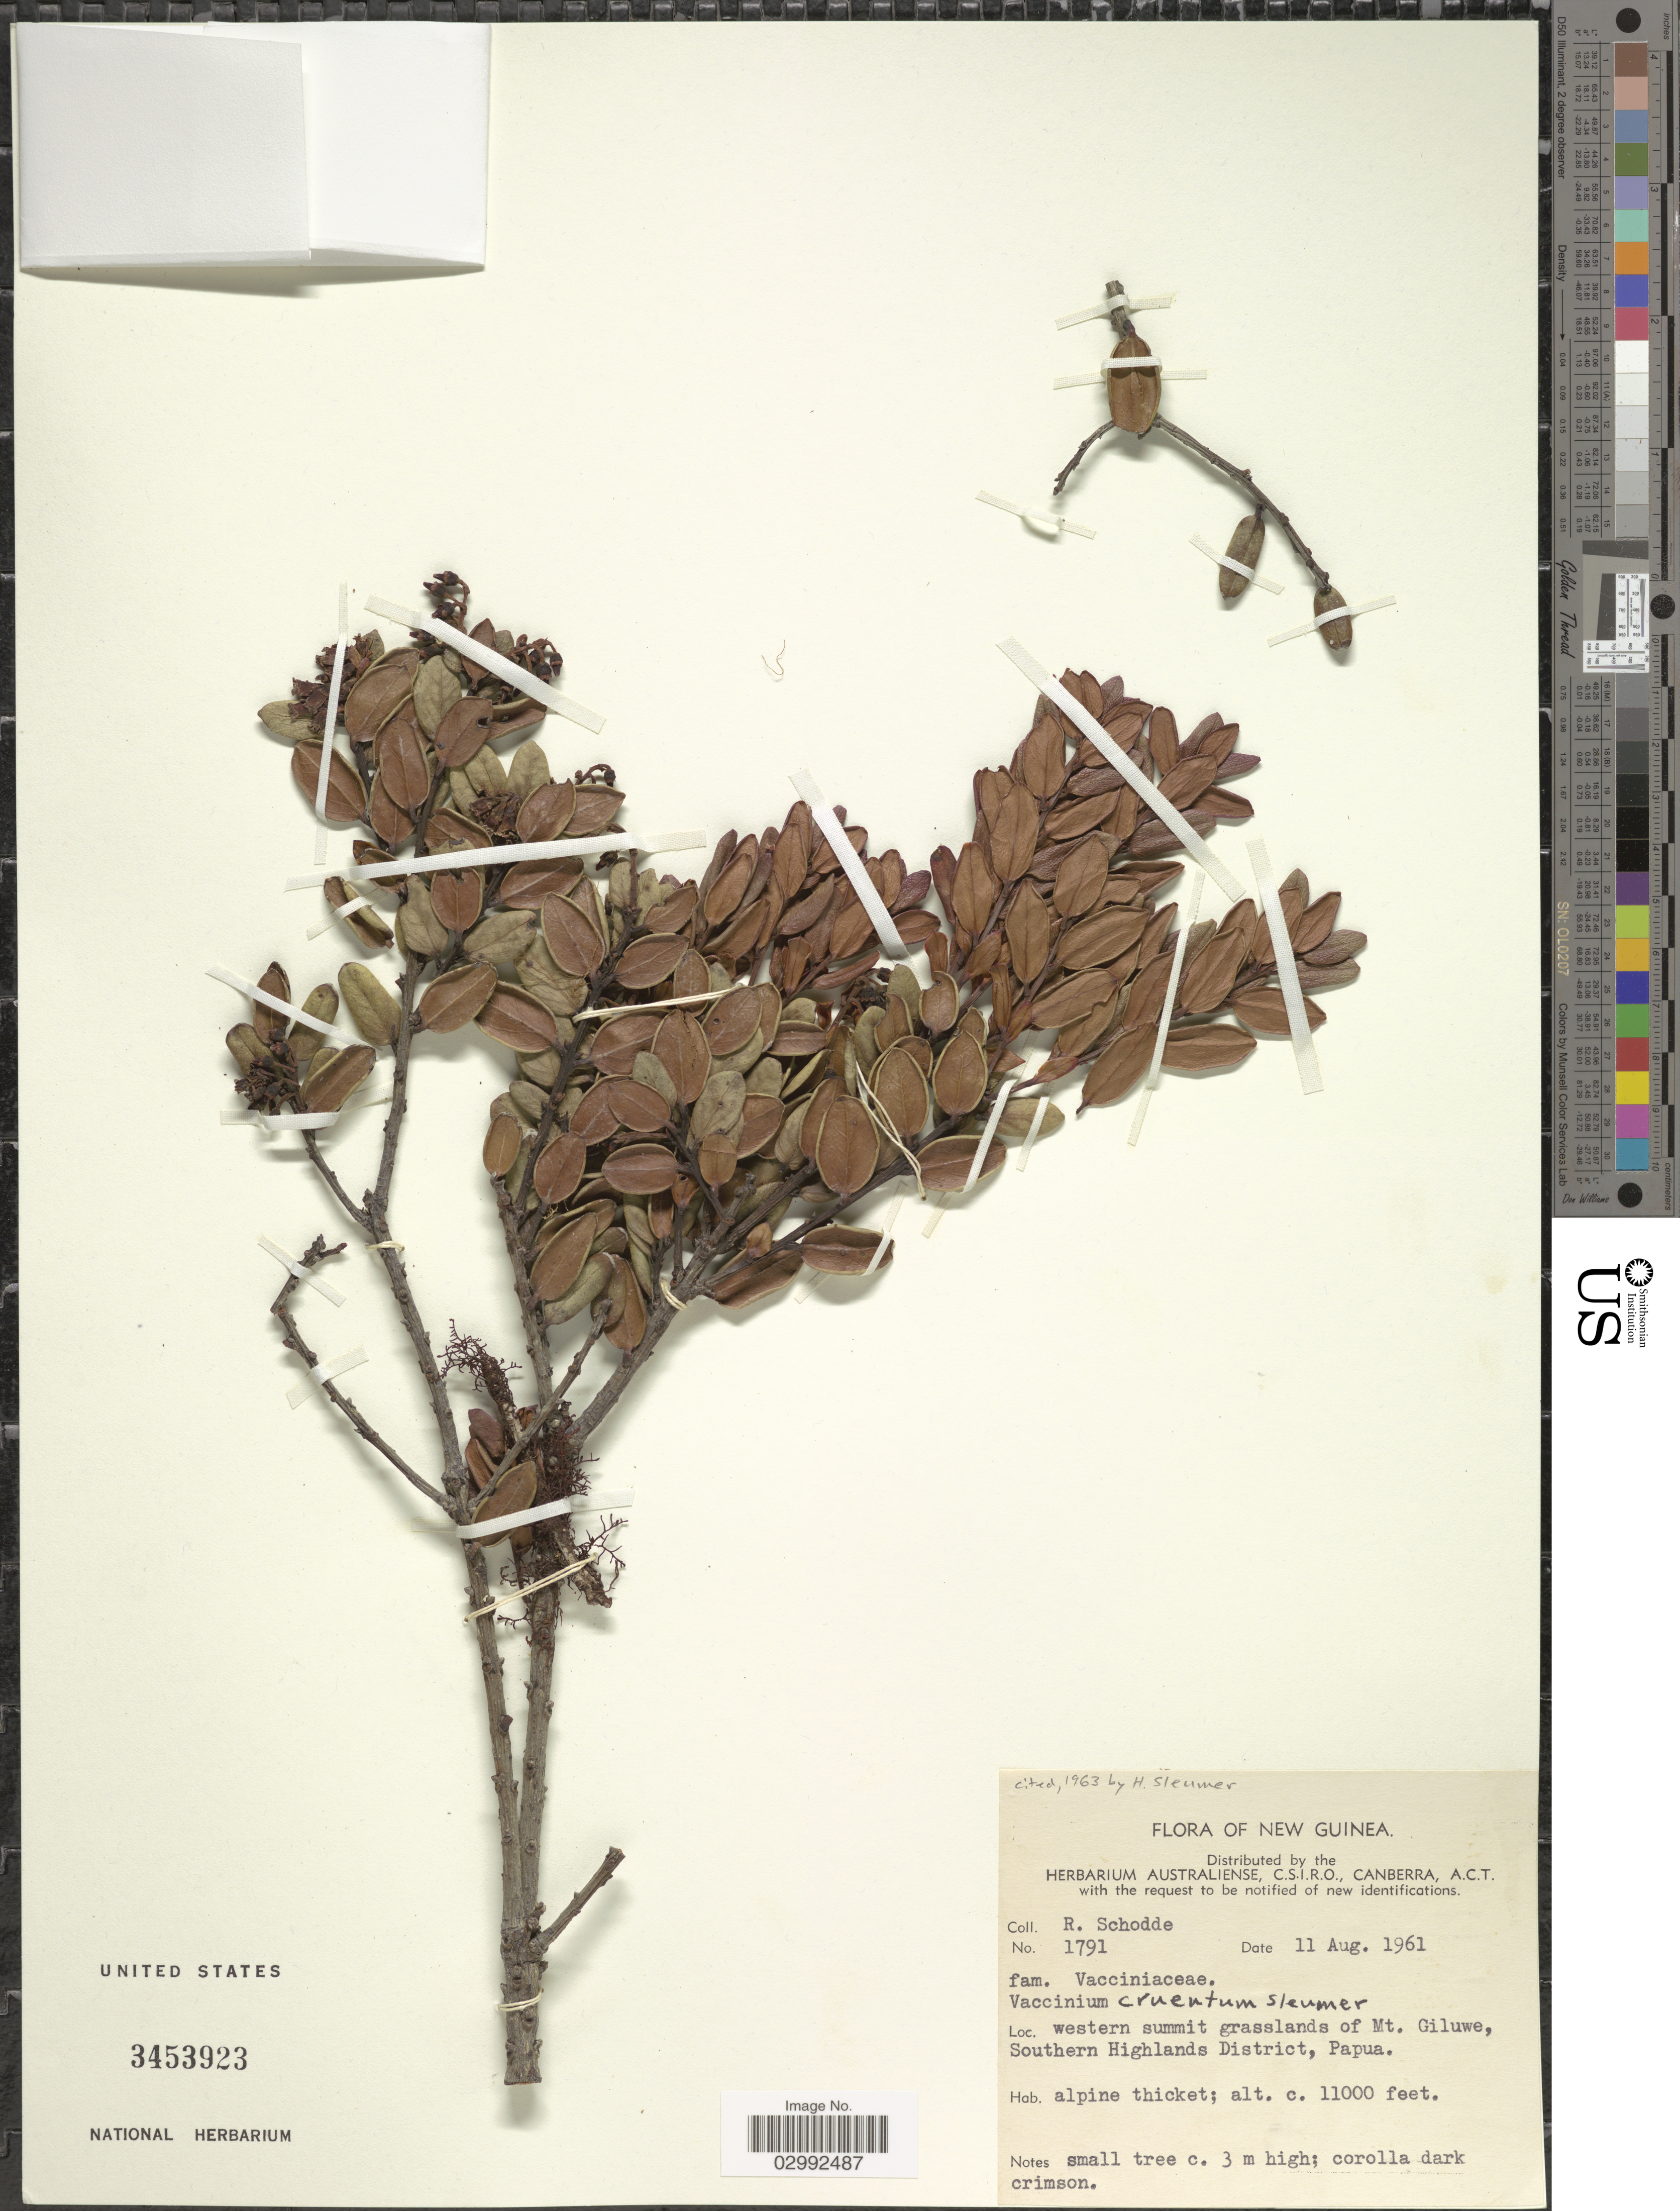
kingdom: Plantae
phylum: Tracheophyta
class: Magnoliopsida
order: Ericales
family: Ericaceae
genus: Vaccinium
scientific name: Vaccinium cruentum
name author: Sleumer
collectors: R. Schodde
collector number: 1791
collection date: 1961-08-11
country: Papua New Guinea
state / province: Southern Highlands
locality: New Guinea, Western summit grasslands of Mt. Giluwe, Southern Highlands District, Papua.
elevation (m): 3353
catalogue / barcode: US 3453923